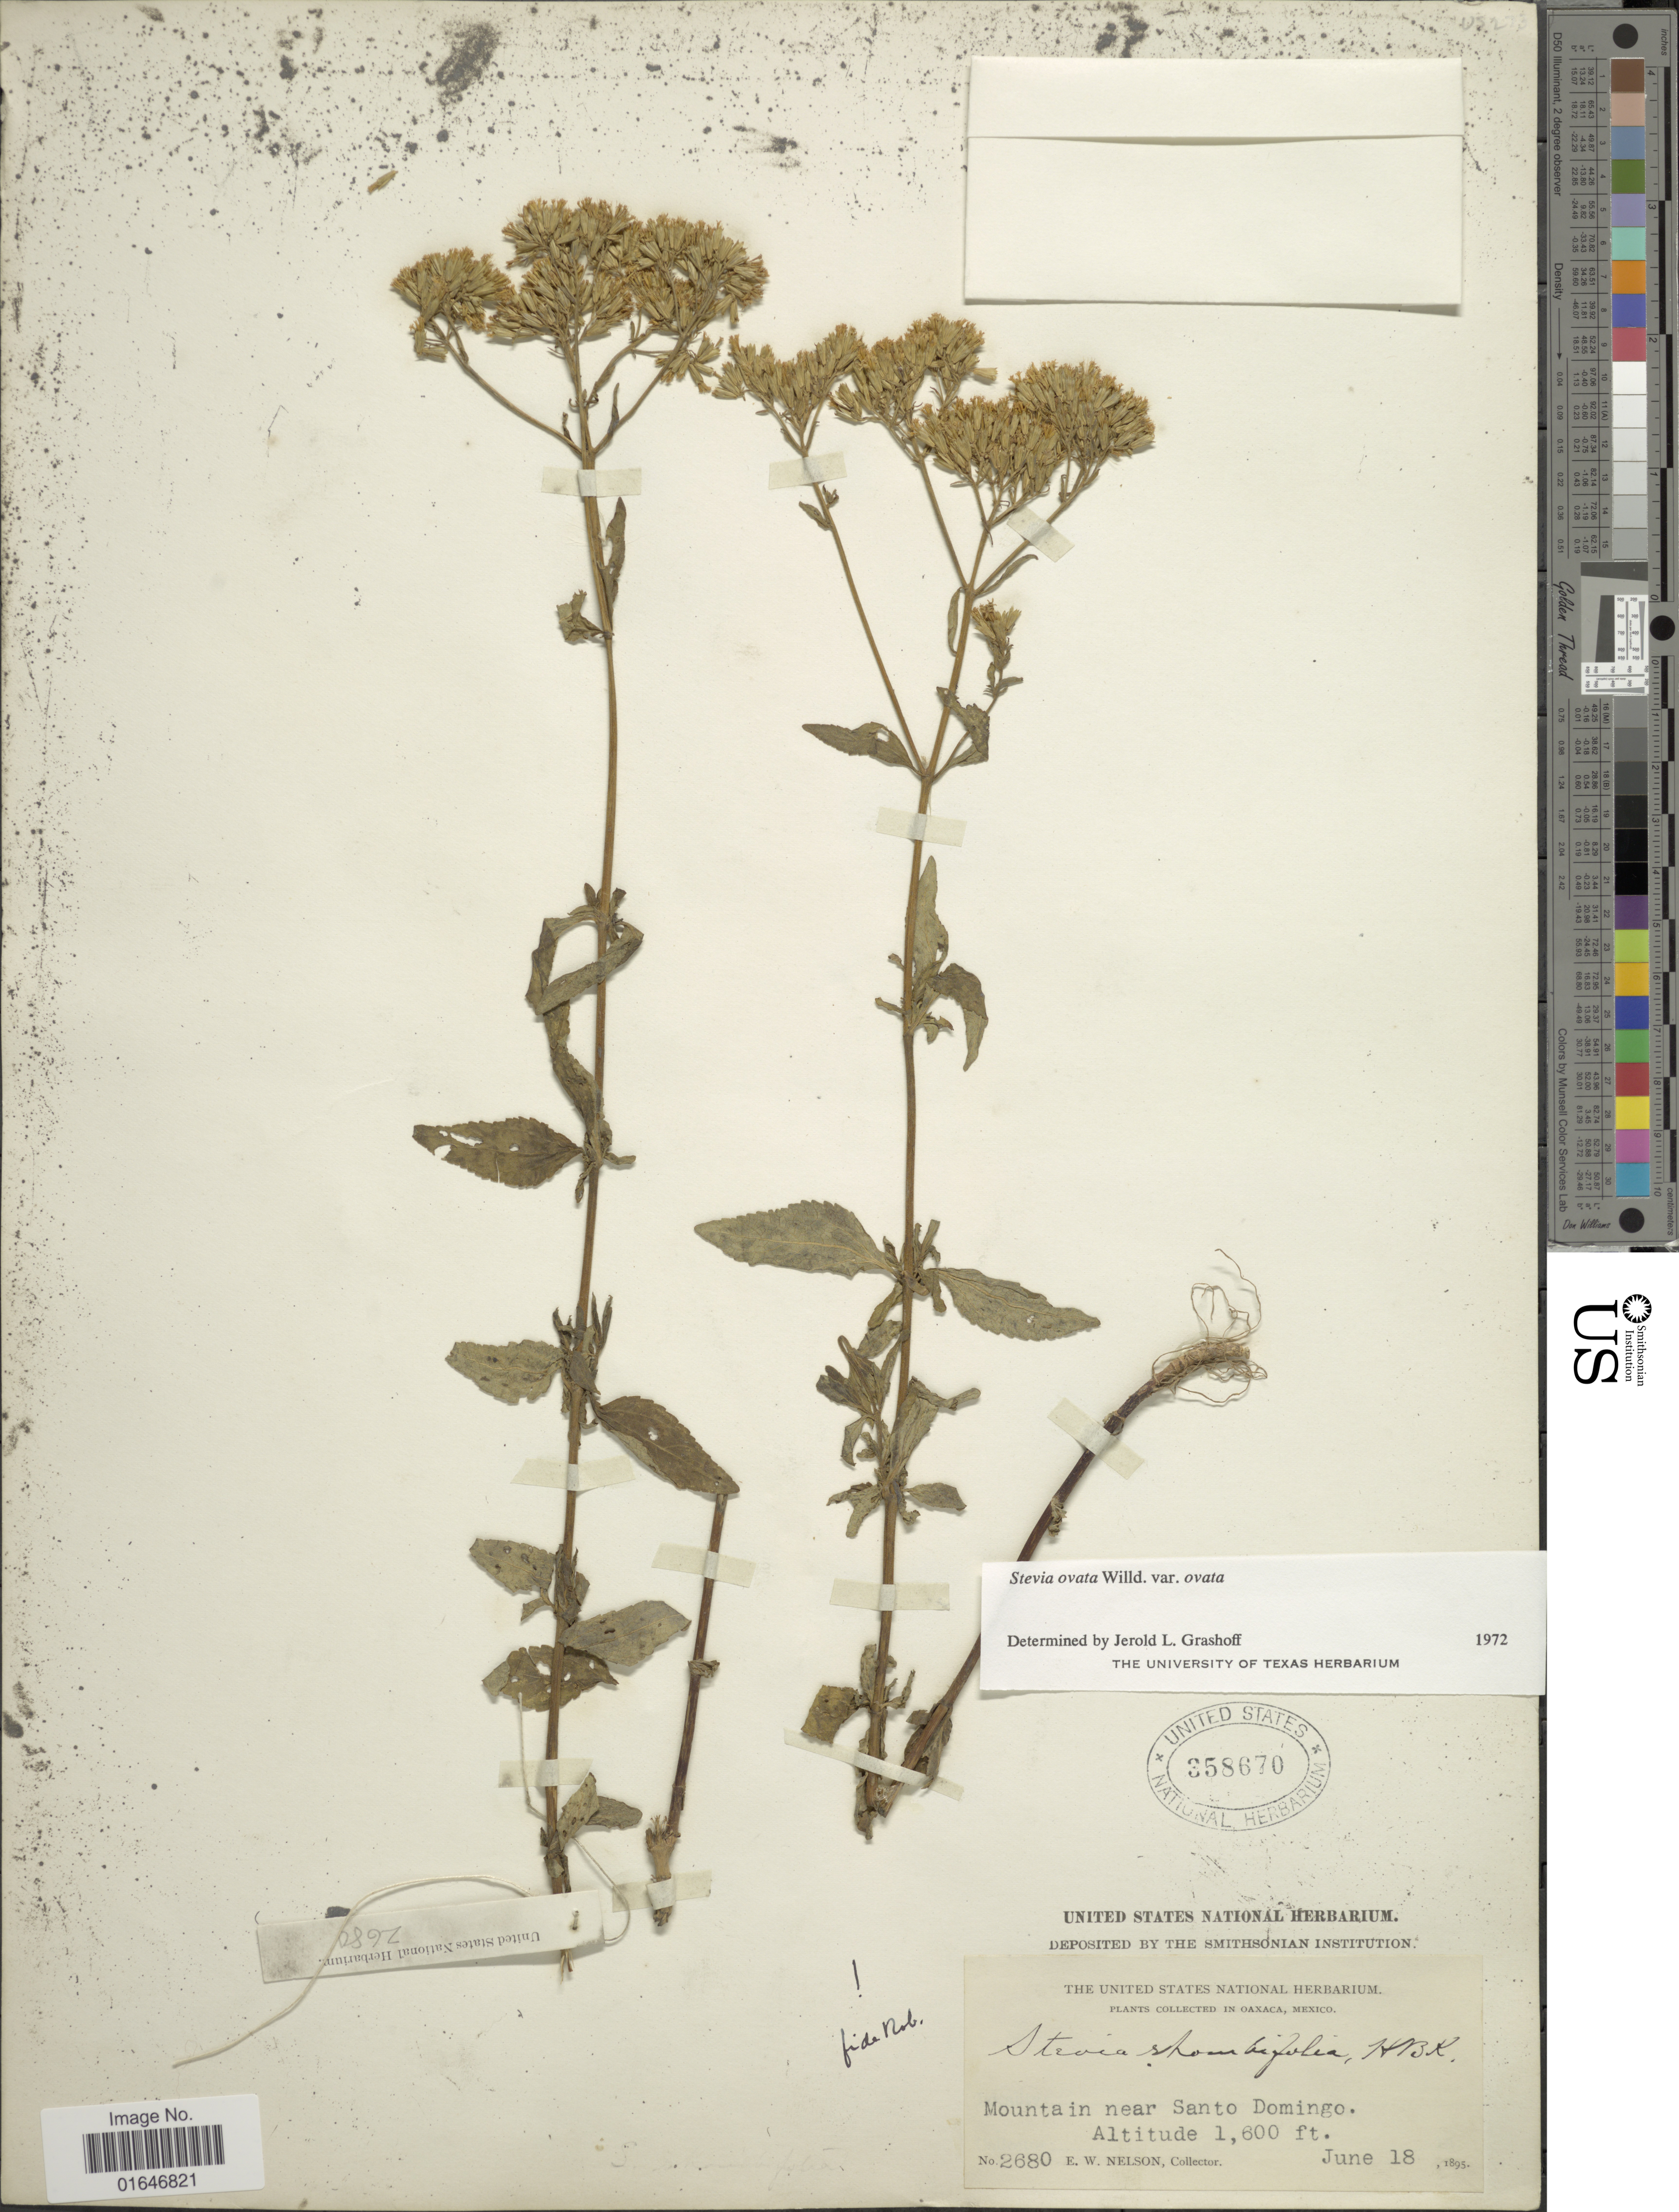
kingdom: Plantae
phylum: Tracheophyta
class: Magnoliopsida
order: Asterales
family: Asteraceae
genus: Stevia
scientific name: Stevia ovata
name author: Willd.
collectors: E. W. Nelson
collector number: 2680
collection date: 1895-06-18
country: Mexico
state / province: Oaxaca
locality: Mountain near Santo Domingo.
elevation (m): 488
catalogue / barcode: US 358670